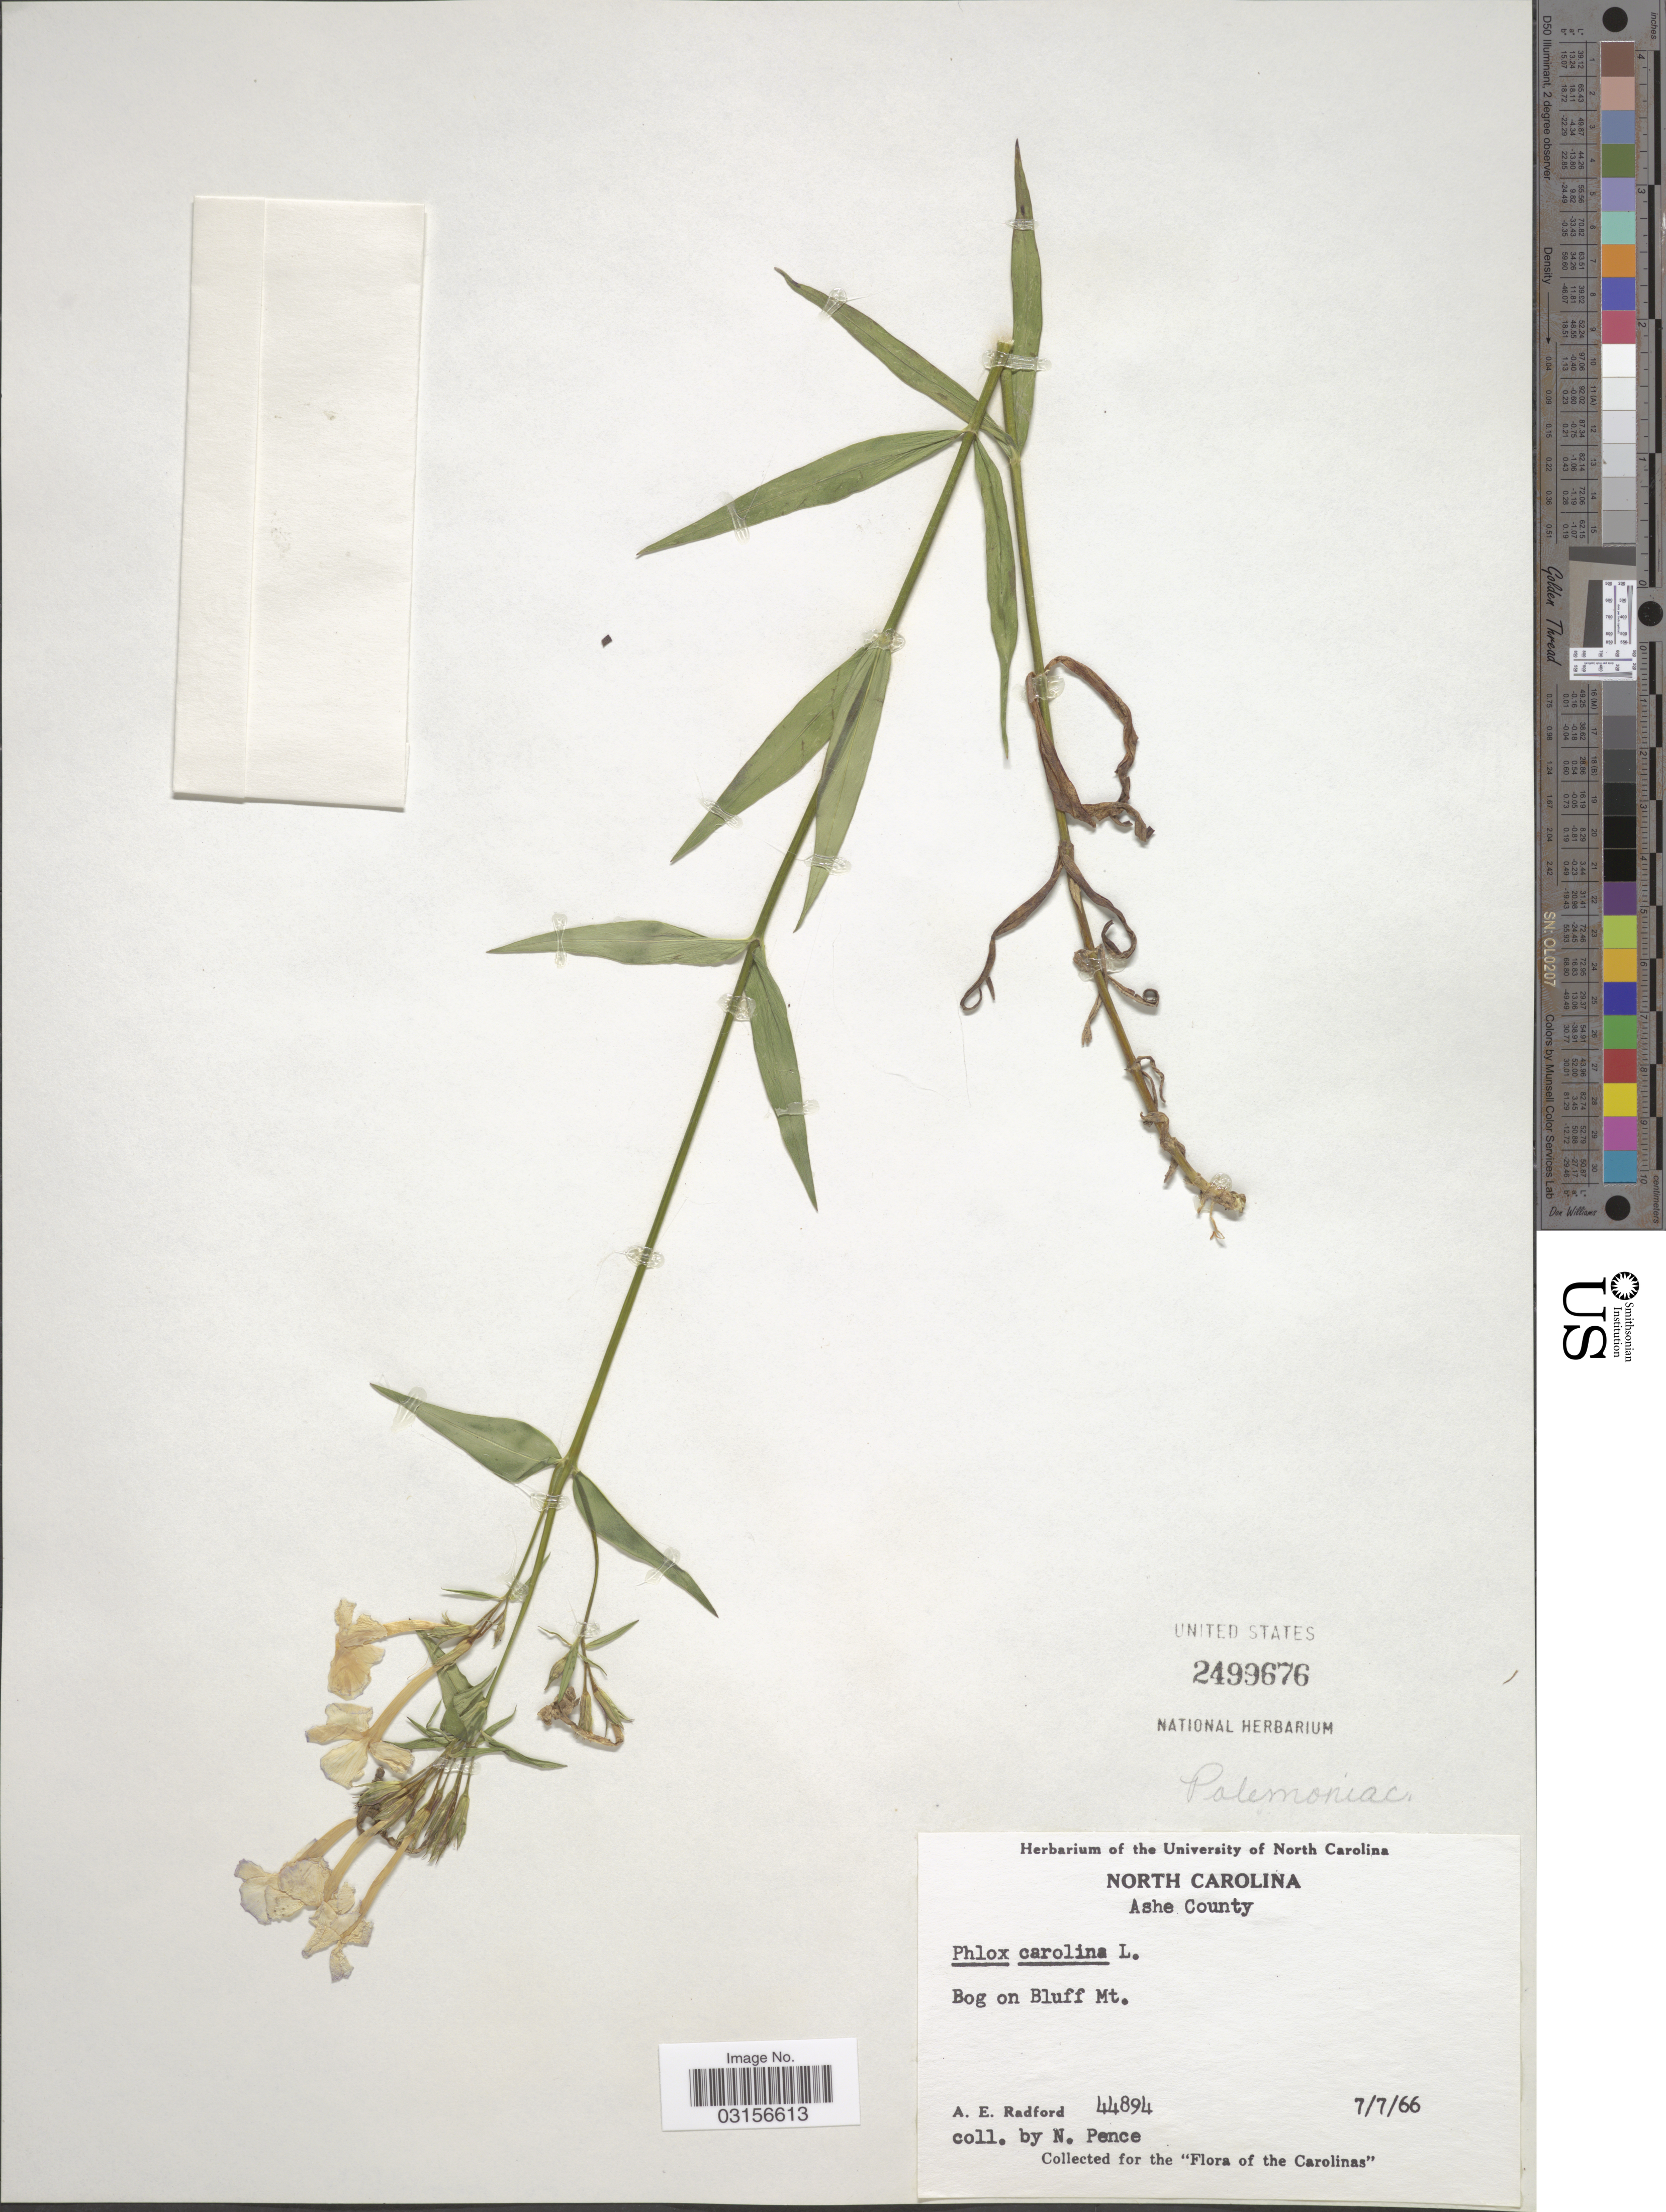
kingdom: Plantae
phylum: Tracheophyta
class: Magnoliopsida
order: Ericales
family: Polemoniaceae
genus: Phlox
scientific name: Phlox carolina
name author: L.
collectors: N. Pence & A. E. Radford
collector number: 44894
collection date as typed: Transcribed d/m/y: 7/7/66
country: United States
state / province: North Carolina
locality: Ashe County. Bog on Bluff Mt.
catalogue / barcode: US 2499676